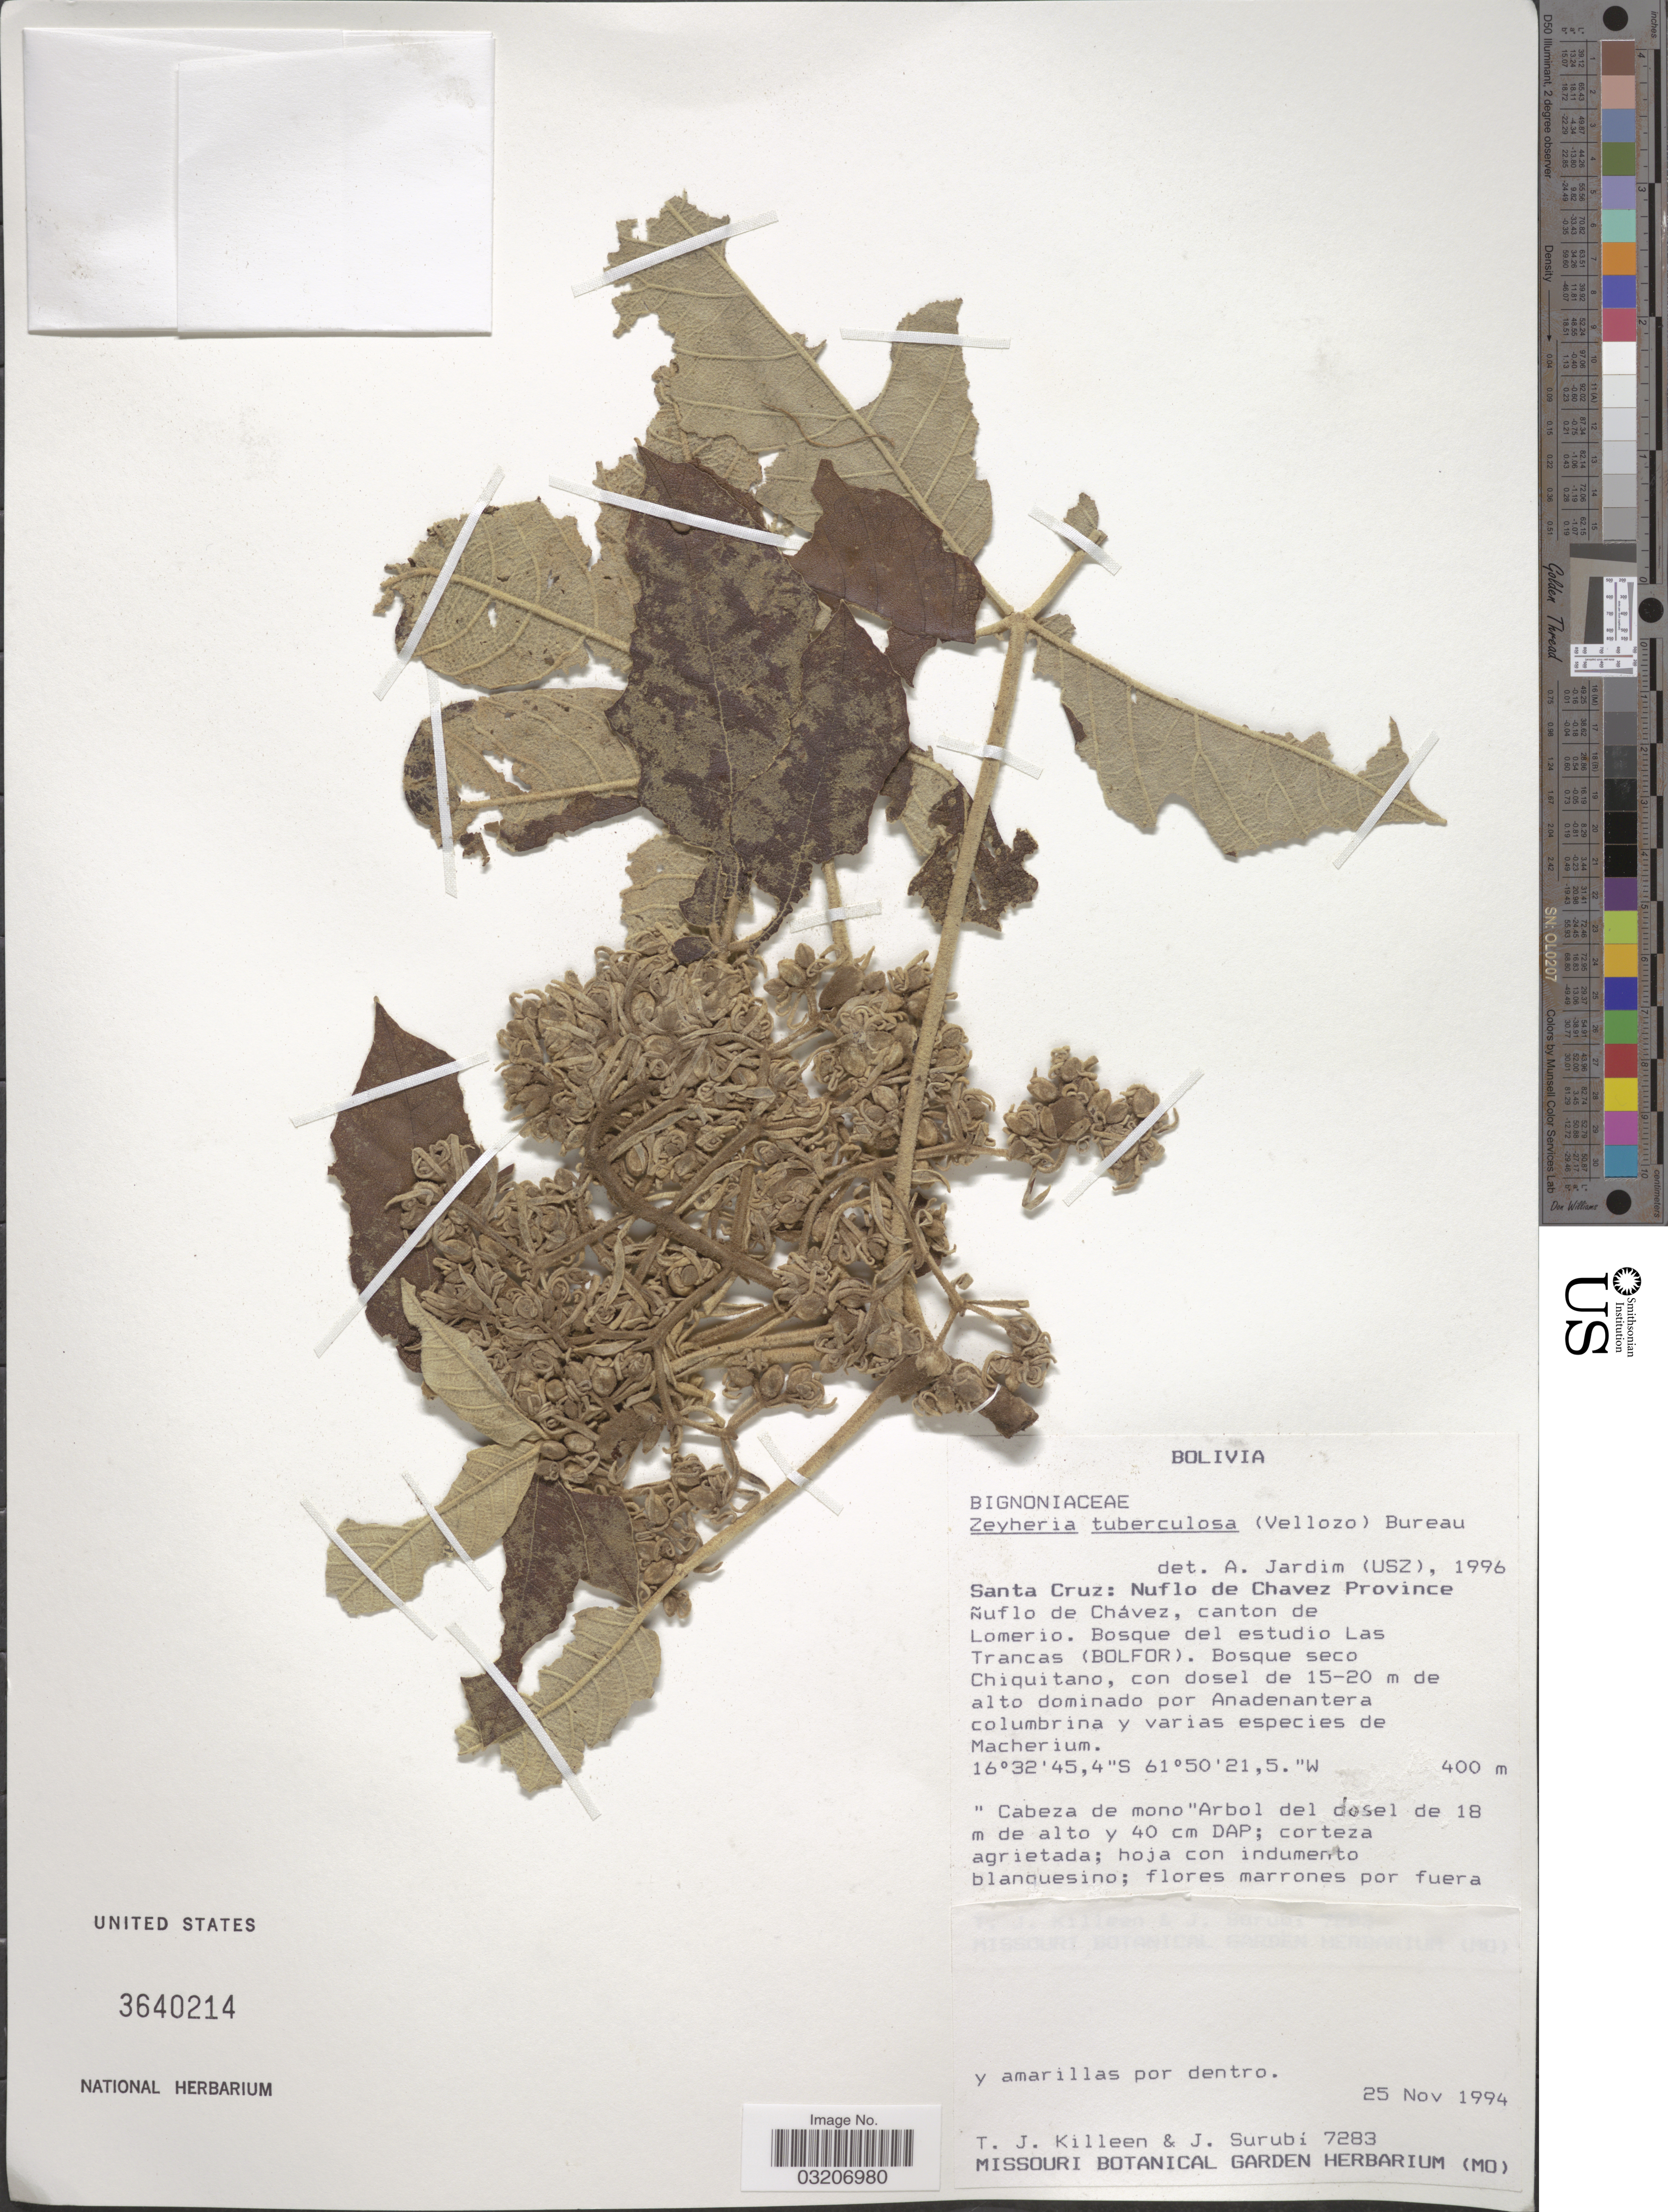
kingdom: Plantae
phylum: Tracheophyta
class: Magnoliopsida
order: Lamiales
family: Bignoniaceae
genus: Zeyheria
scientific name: Zeyheria tuberculosa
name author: Bureau ex B. Verl.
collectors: T. J. Killeen & J. Surubí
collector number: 7283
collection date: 1994-11-25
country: Bolivia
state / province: Santa Cruz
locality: Nuflo de Chavez Province. ñuflo de Chávez, canton de Lomerio.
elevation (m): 400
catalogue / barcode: US 3640214